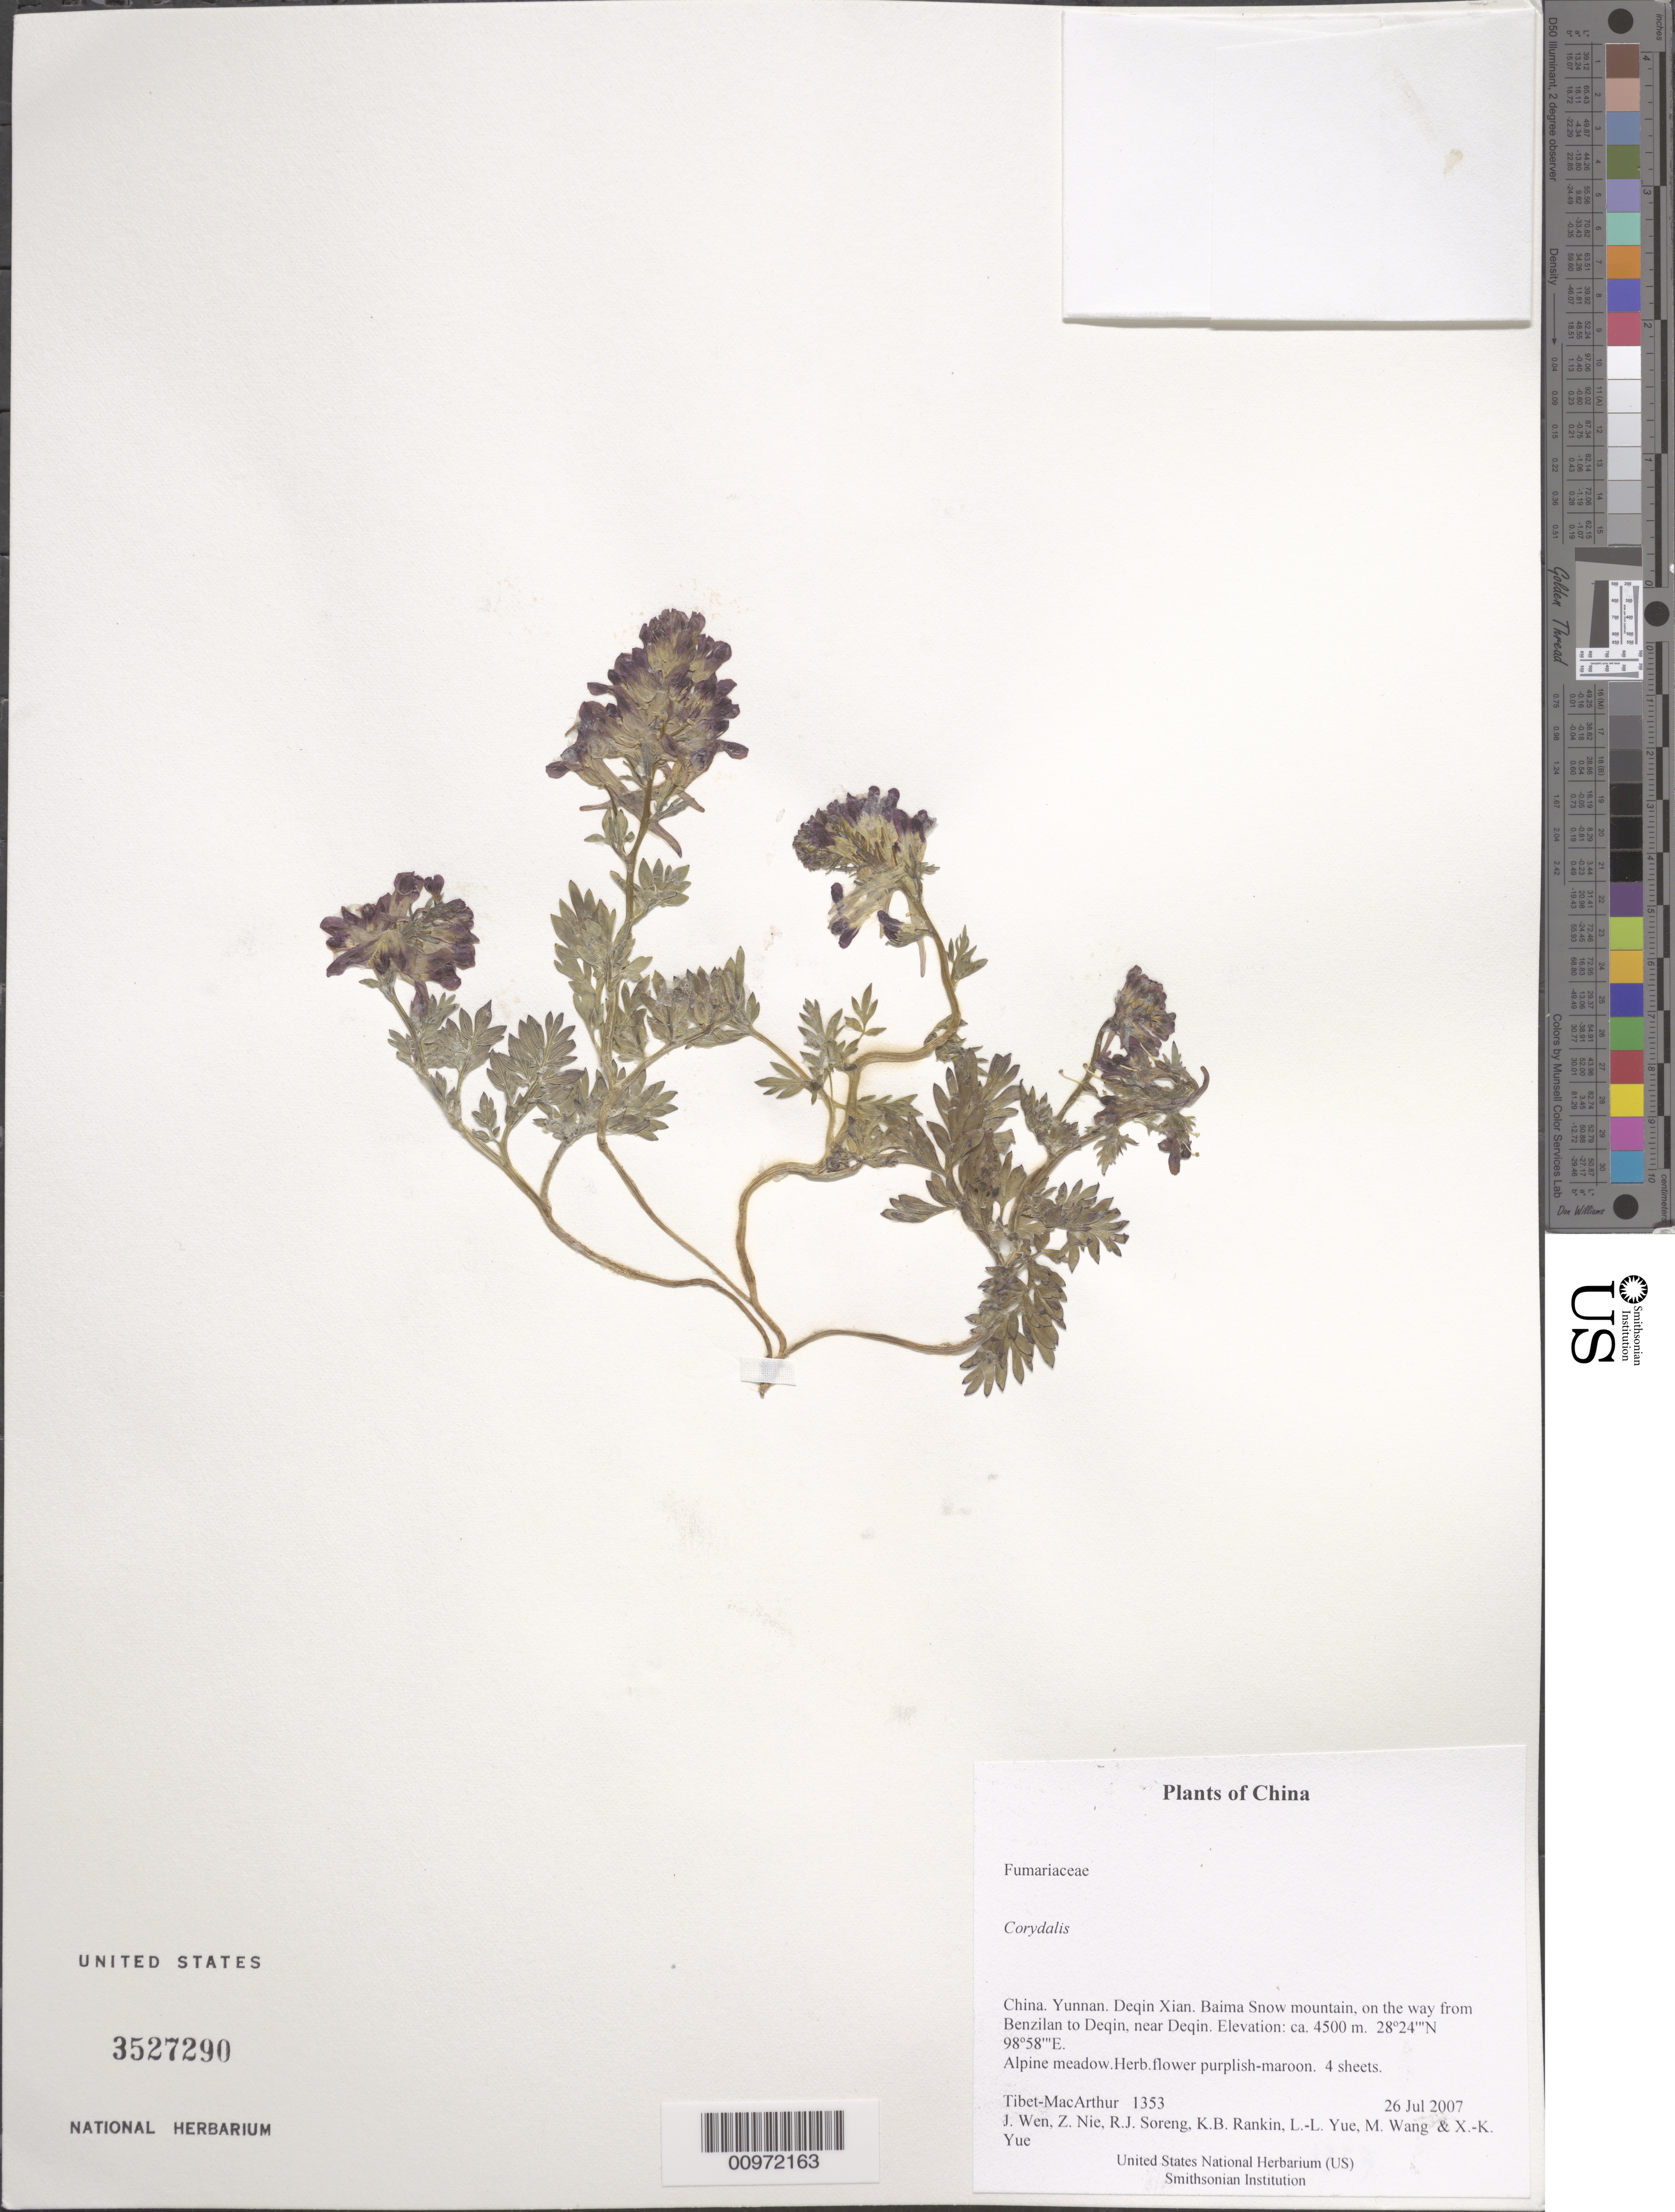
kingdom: Plantae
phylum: Tracheophyta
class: Magnoliopsida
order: Ranunculales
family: Papaveraceae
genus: Corydalis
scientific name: Corydalis sp.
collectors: Tibet-MacArthur, J. Wen, Z. Nie, R. J. Soreng, K. Rankin, L. Yue, M. Wang & X. Yue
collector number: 1353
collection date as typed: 26 Jul 2007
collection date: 2007-07-26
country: China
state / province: Yunnan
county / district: Deqin Xian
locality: Baima Snow mountain, on the way from Benzilan to Deqin, near Deqin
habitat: Alpine meadow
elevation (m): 4500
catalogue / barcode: US 3527290